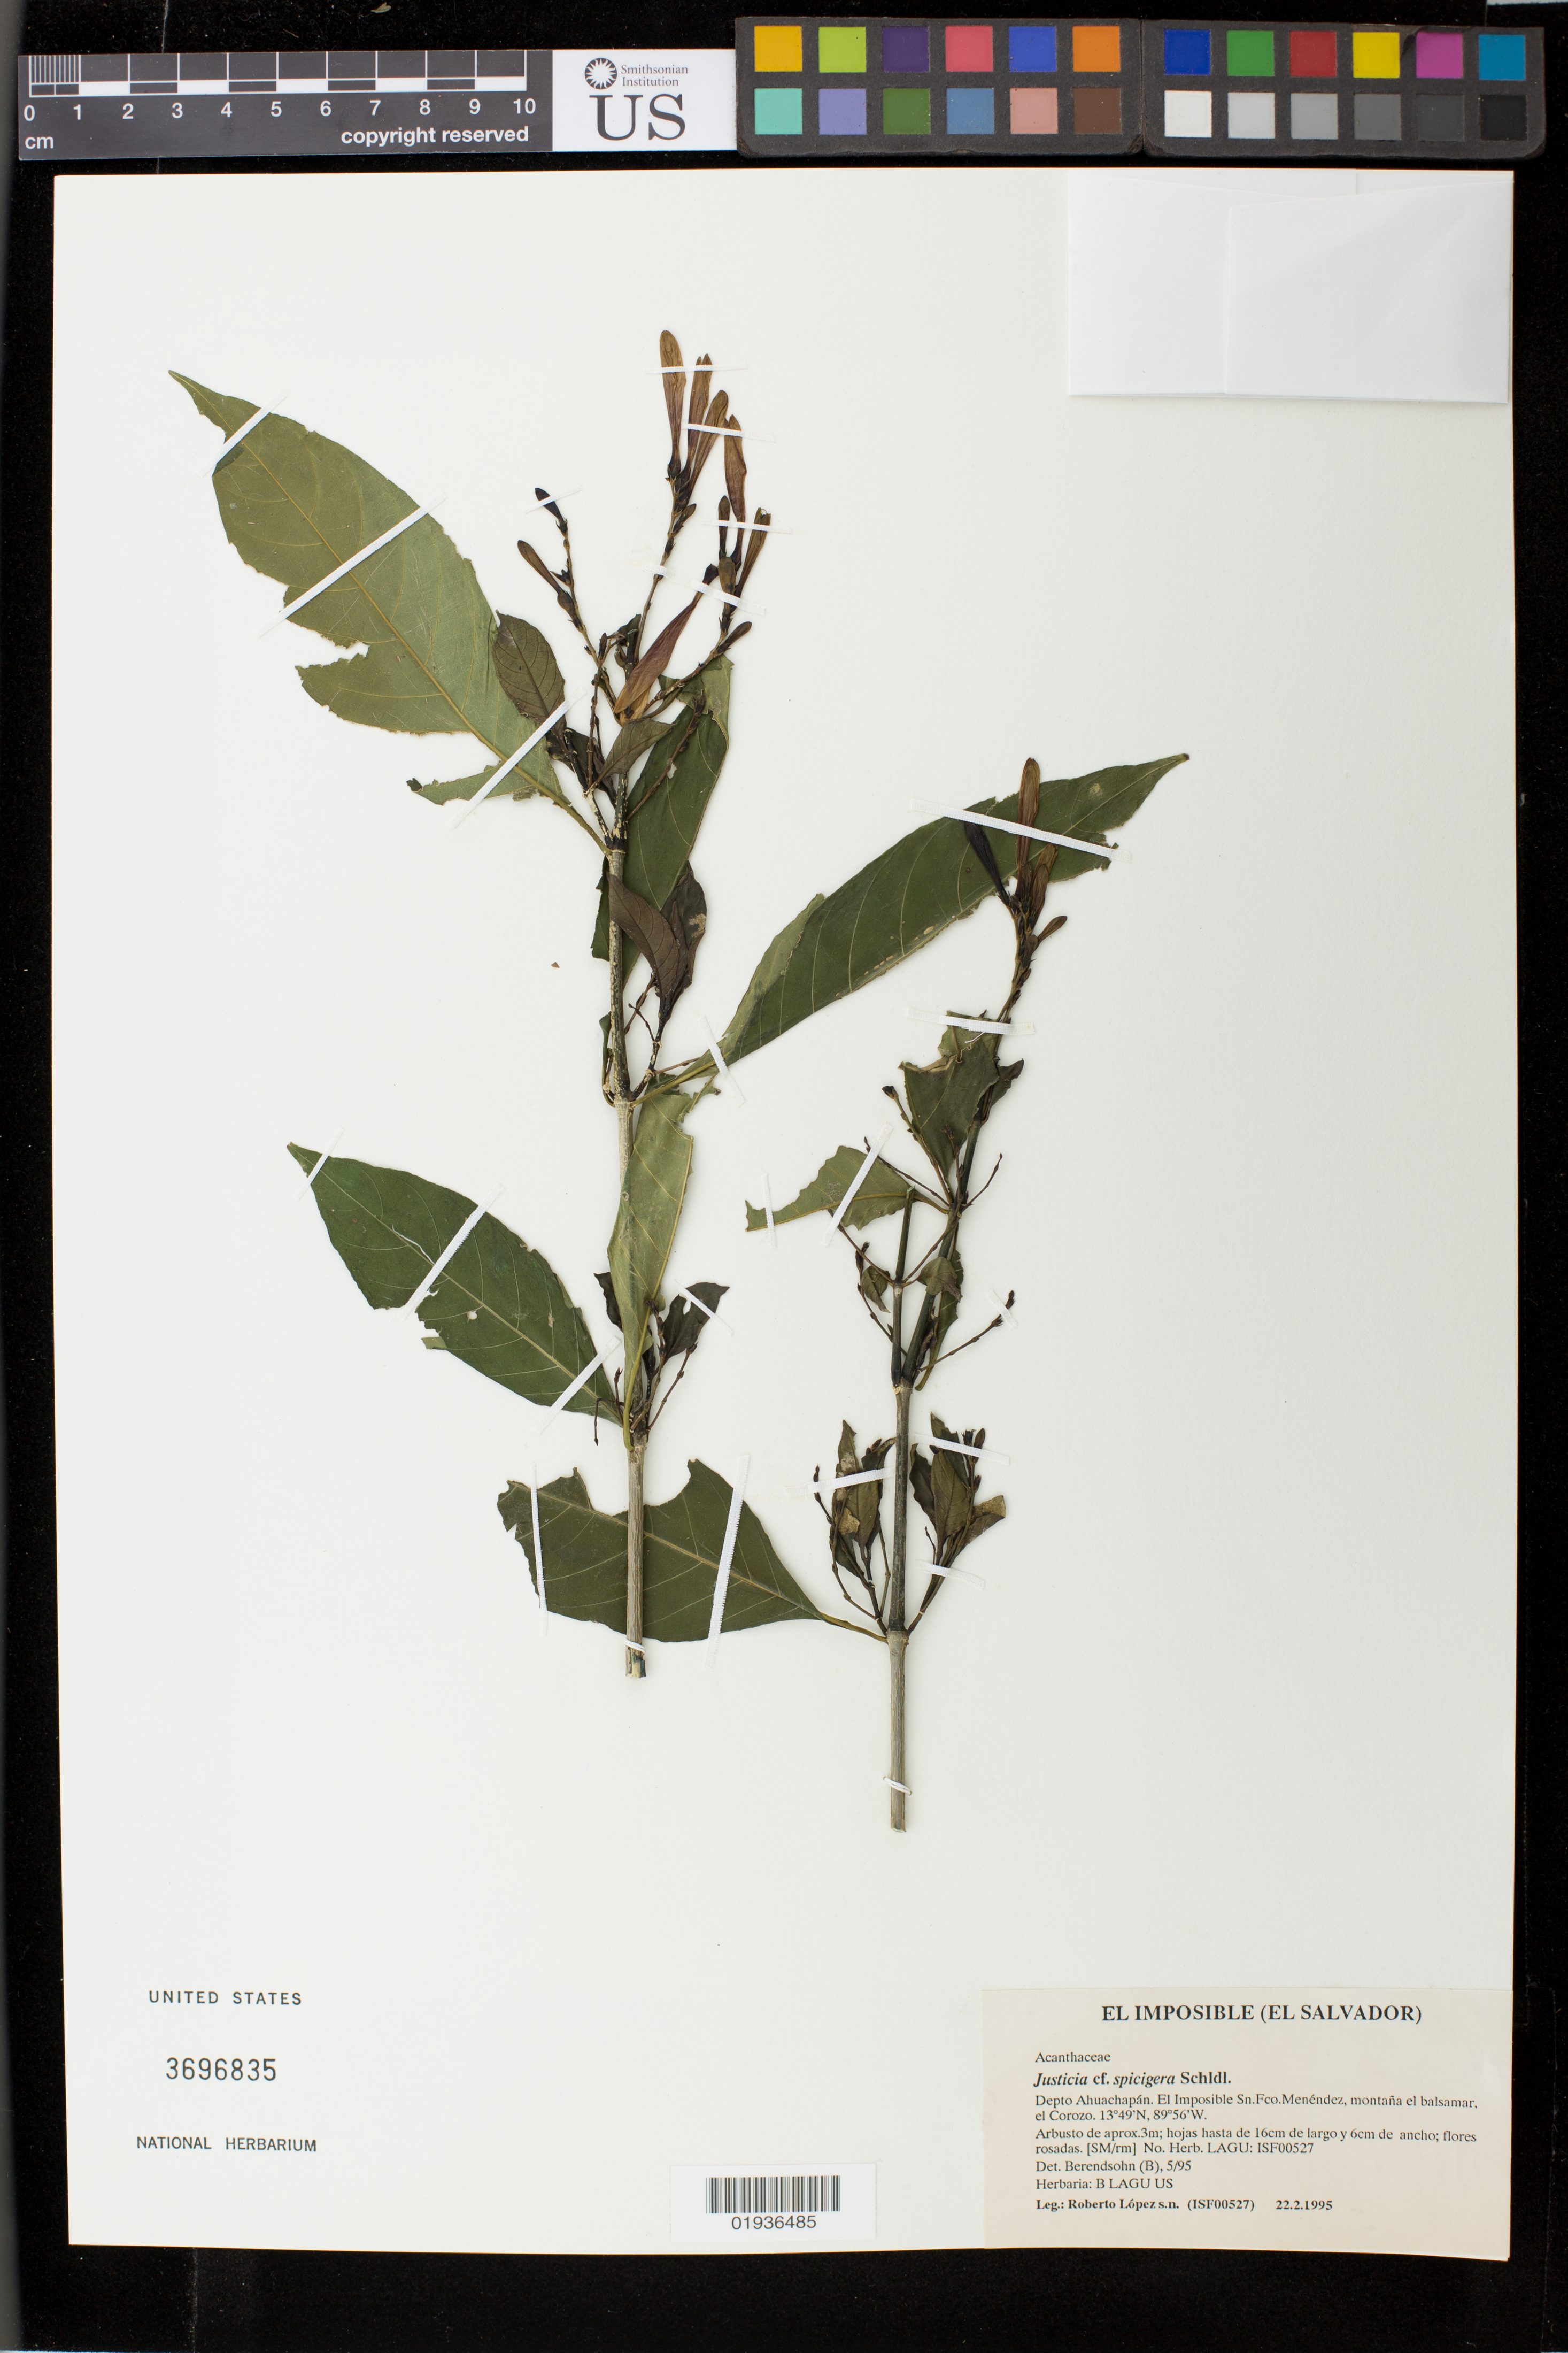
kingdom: Plantae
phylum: Tracheophyta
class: Magnoliopsida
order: Lamiales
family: Acanthaceae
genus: Justicia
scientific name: Justicia spicigera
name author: Schltdl.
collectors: R. Lopez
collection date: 1995-02-22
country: El Salvador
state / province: Ahuachapán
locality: El Imposible Sn.Fco.Menendez, montana el balsamar el Corozo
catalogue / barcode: US 3696835